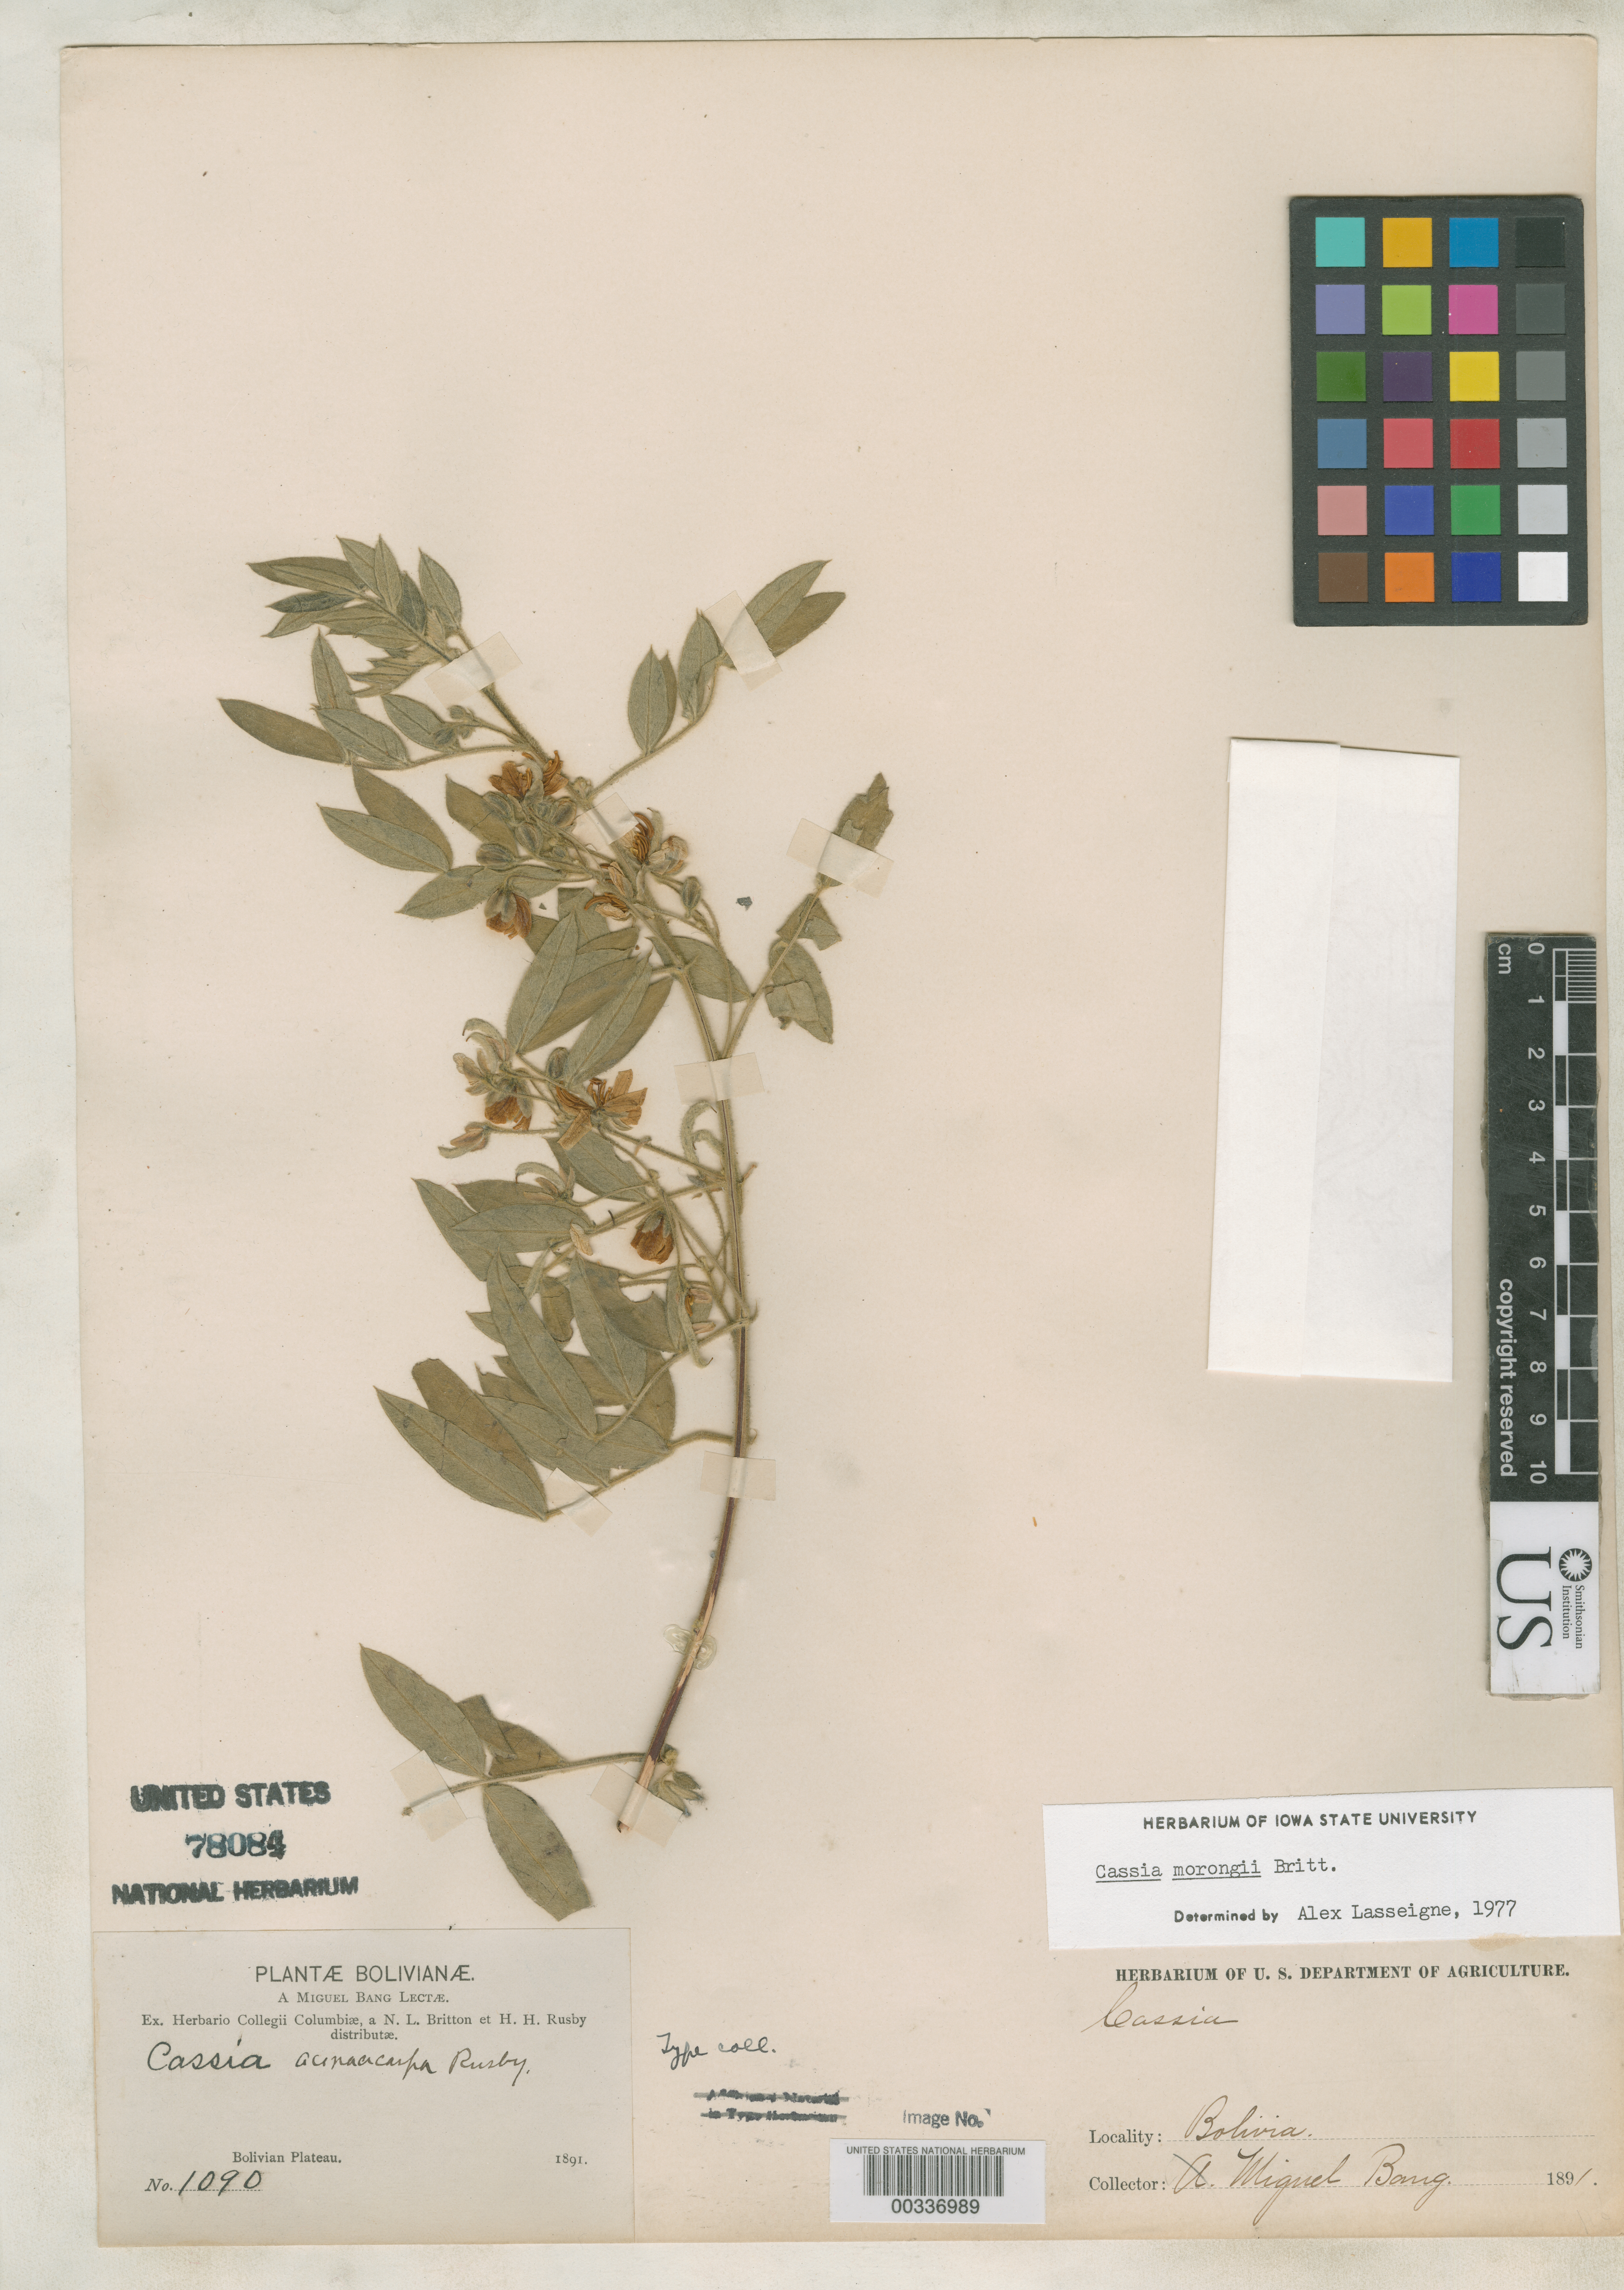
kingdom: Plantae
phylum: Tracheophyta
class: Magnoliopsida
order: Fabales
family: Fabaceae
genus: Cassia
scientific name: Cassia acinacicarpa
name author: Rusby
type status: Isotype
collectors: M. Bang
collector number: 1090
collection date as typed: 1891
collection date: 1891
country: Bolivia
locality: Bolivian Plateau.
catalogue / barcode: US 78084